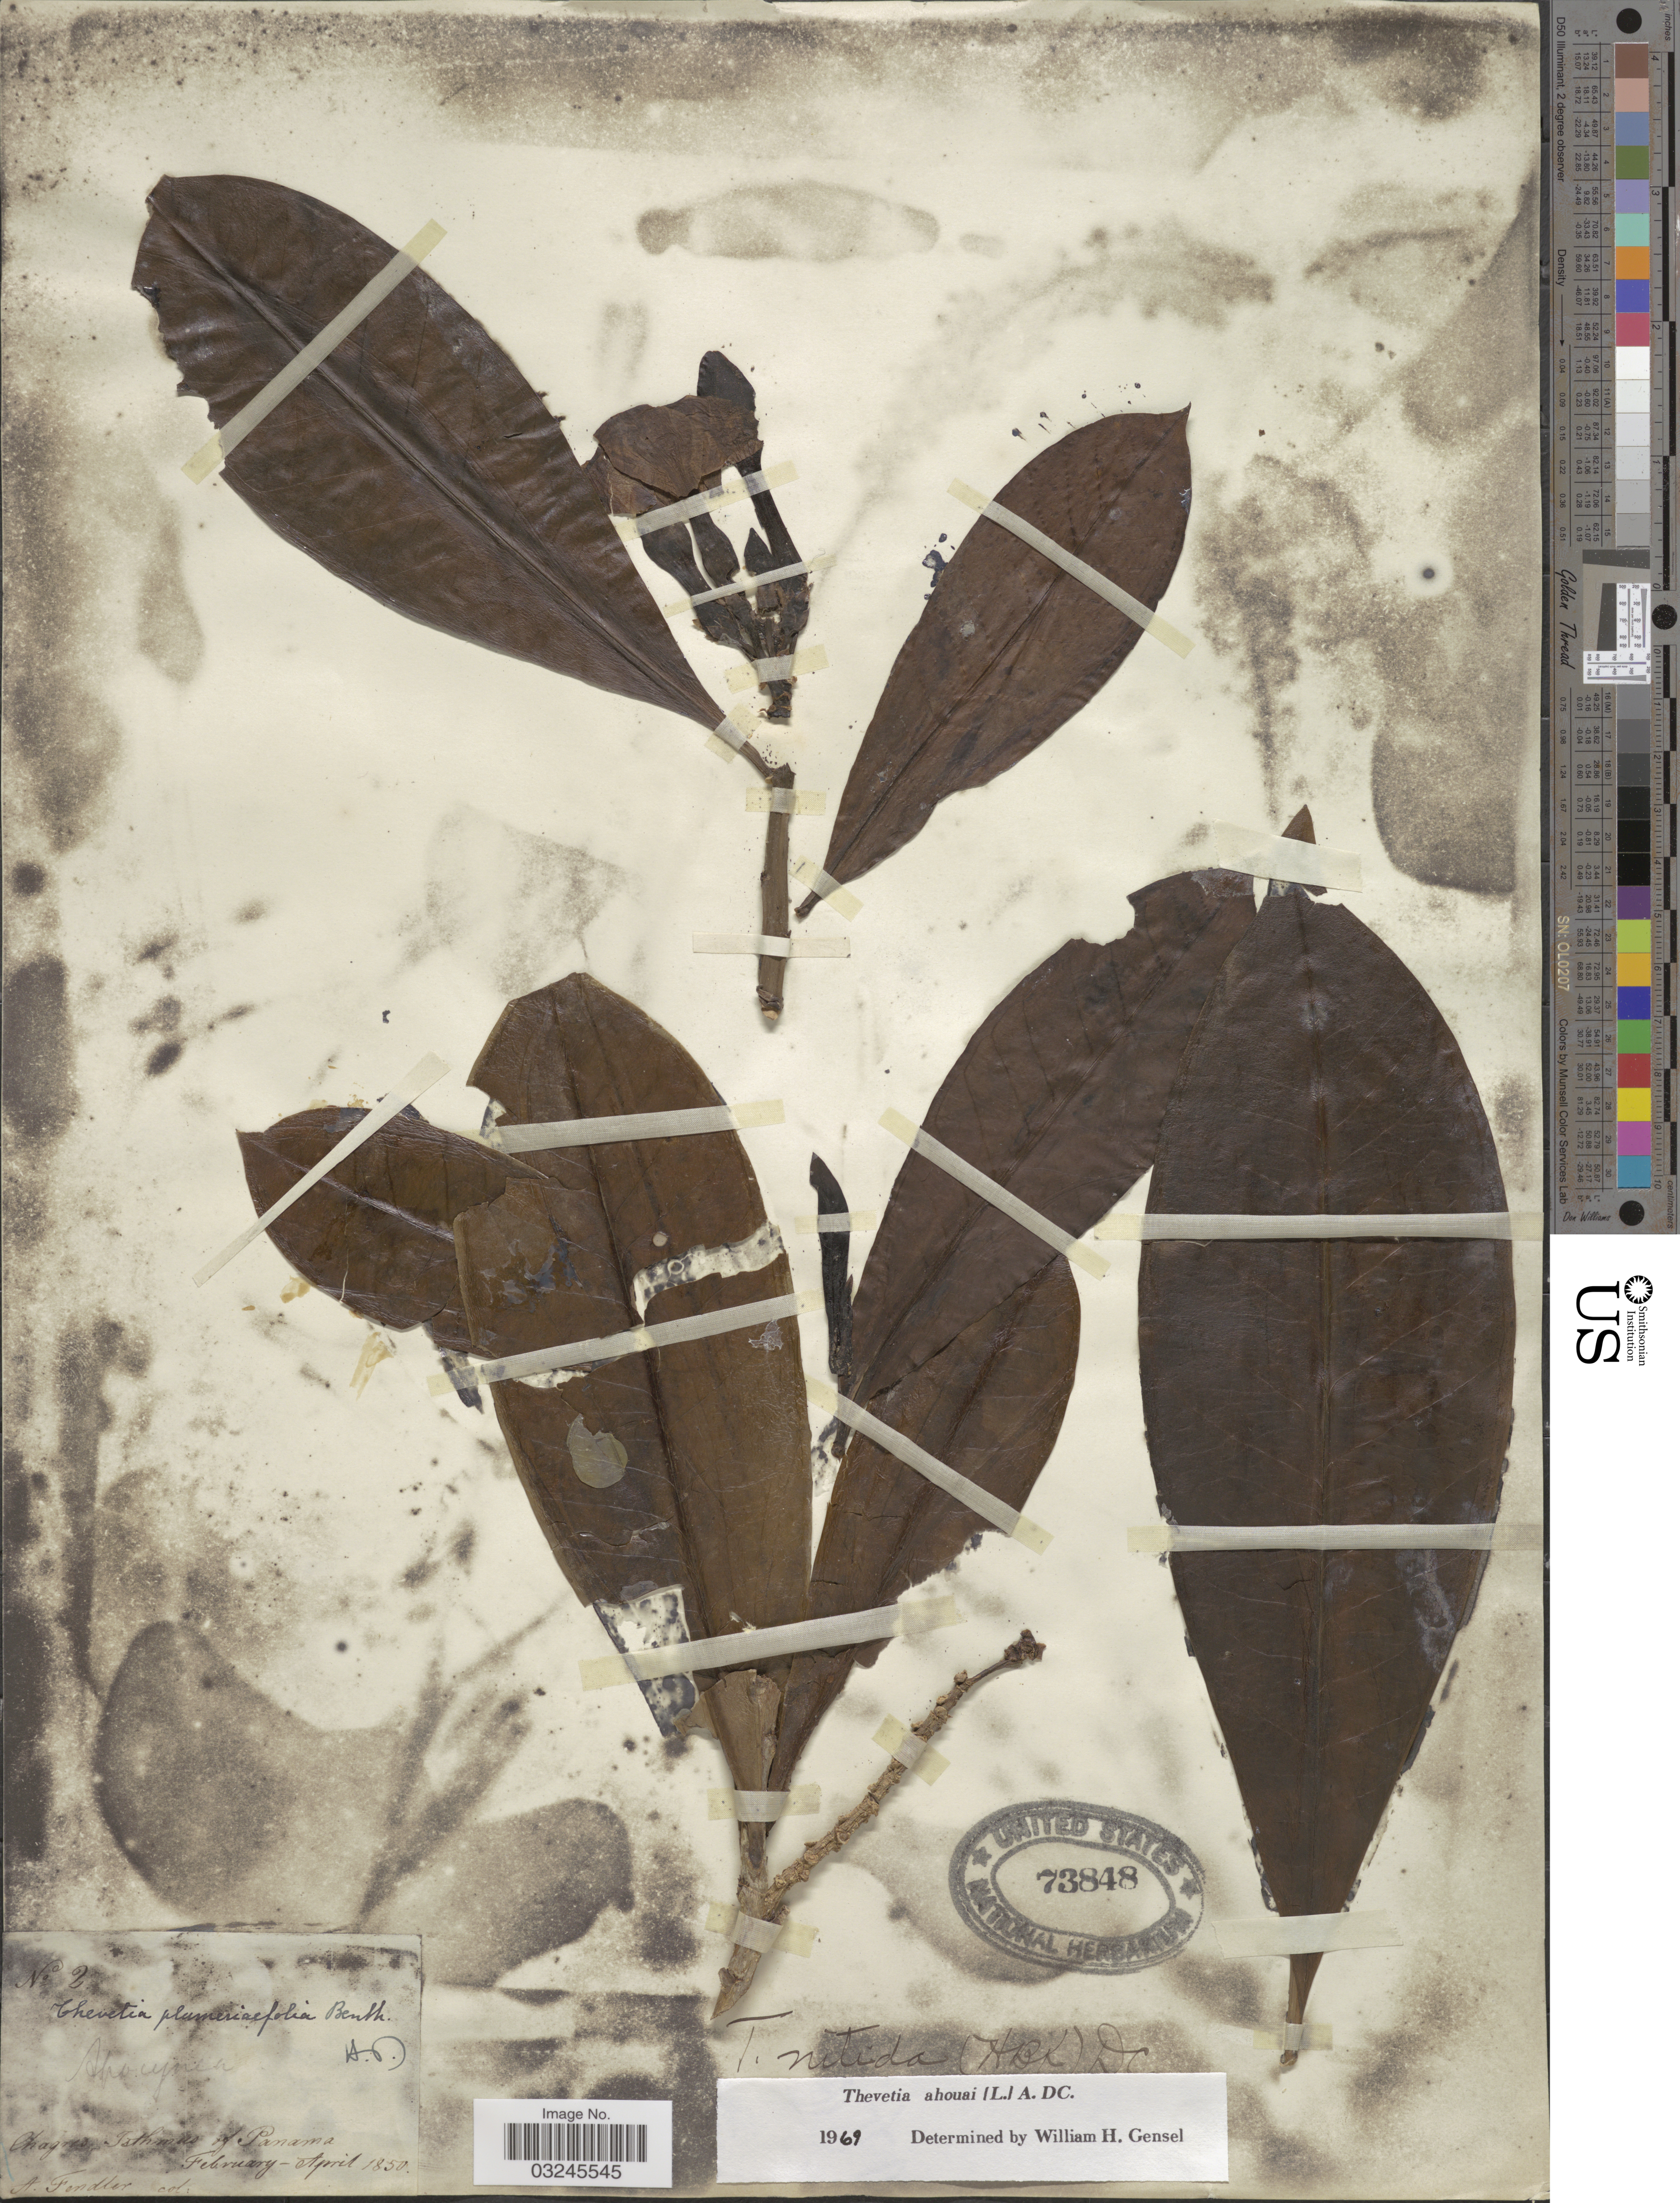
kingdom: Plantae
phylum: Tracheophyta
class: Magnoliopsida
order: Gentianales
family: Apocynaceae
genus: Thevetia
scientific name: Thevetia ahouai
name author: (L.) A. DC.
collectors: A. Fendler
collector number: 2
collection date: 1850-02/1850-04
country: Panama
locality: Chagres. Isthmus of Panama.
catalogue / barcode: US 73848